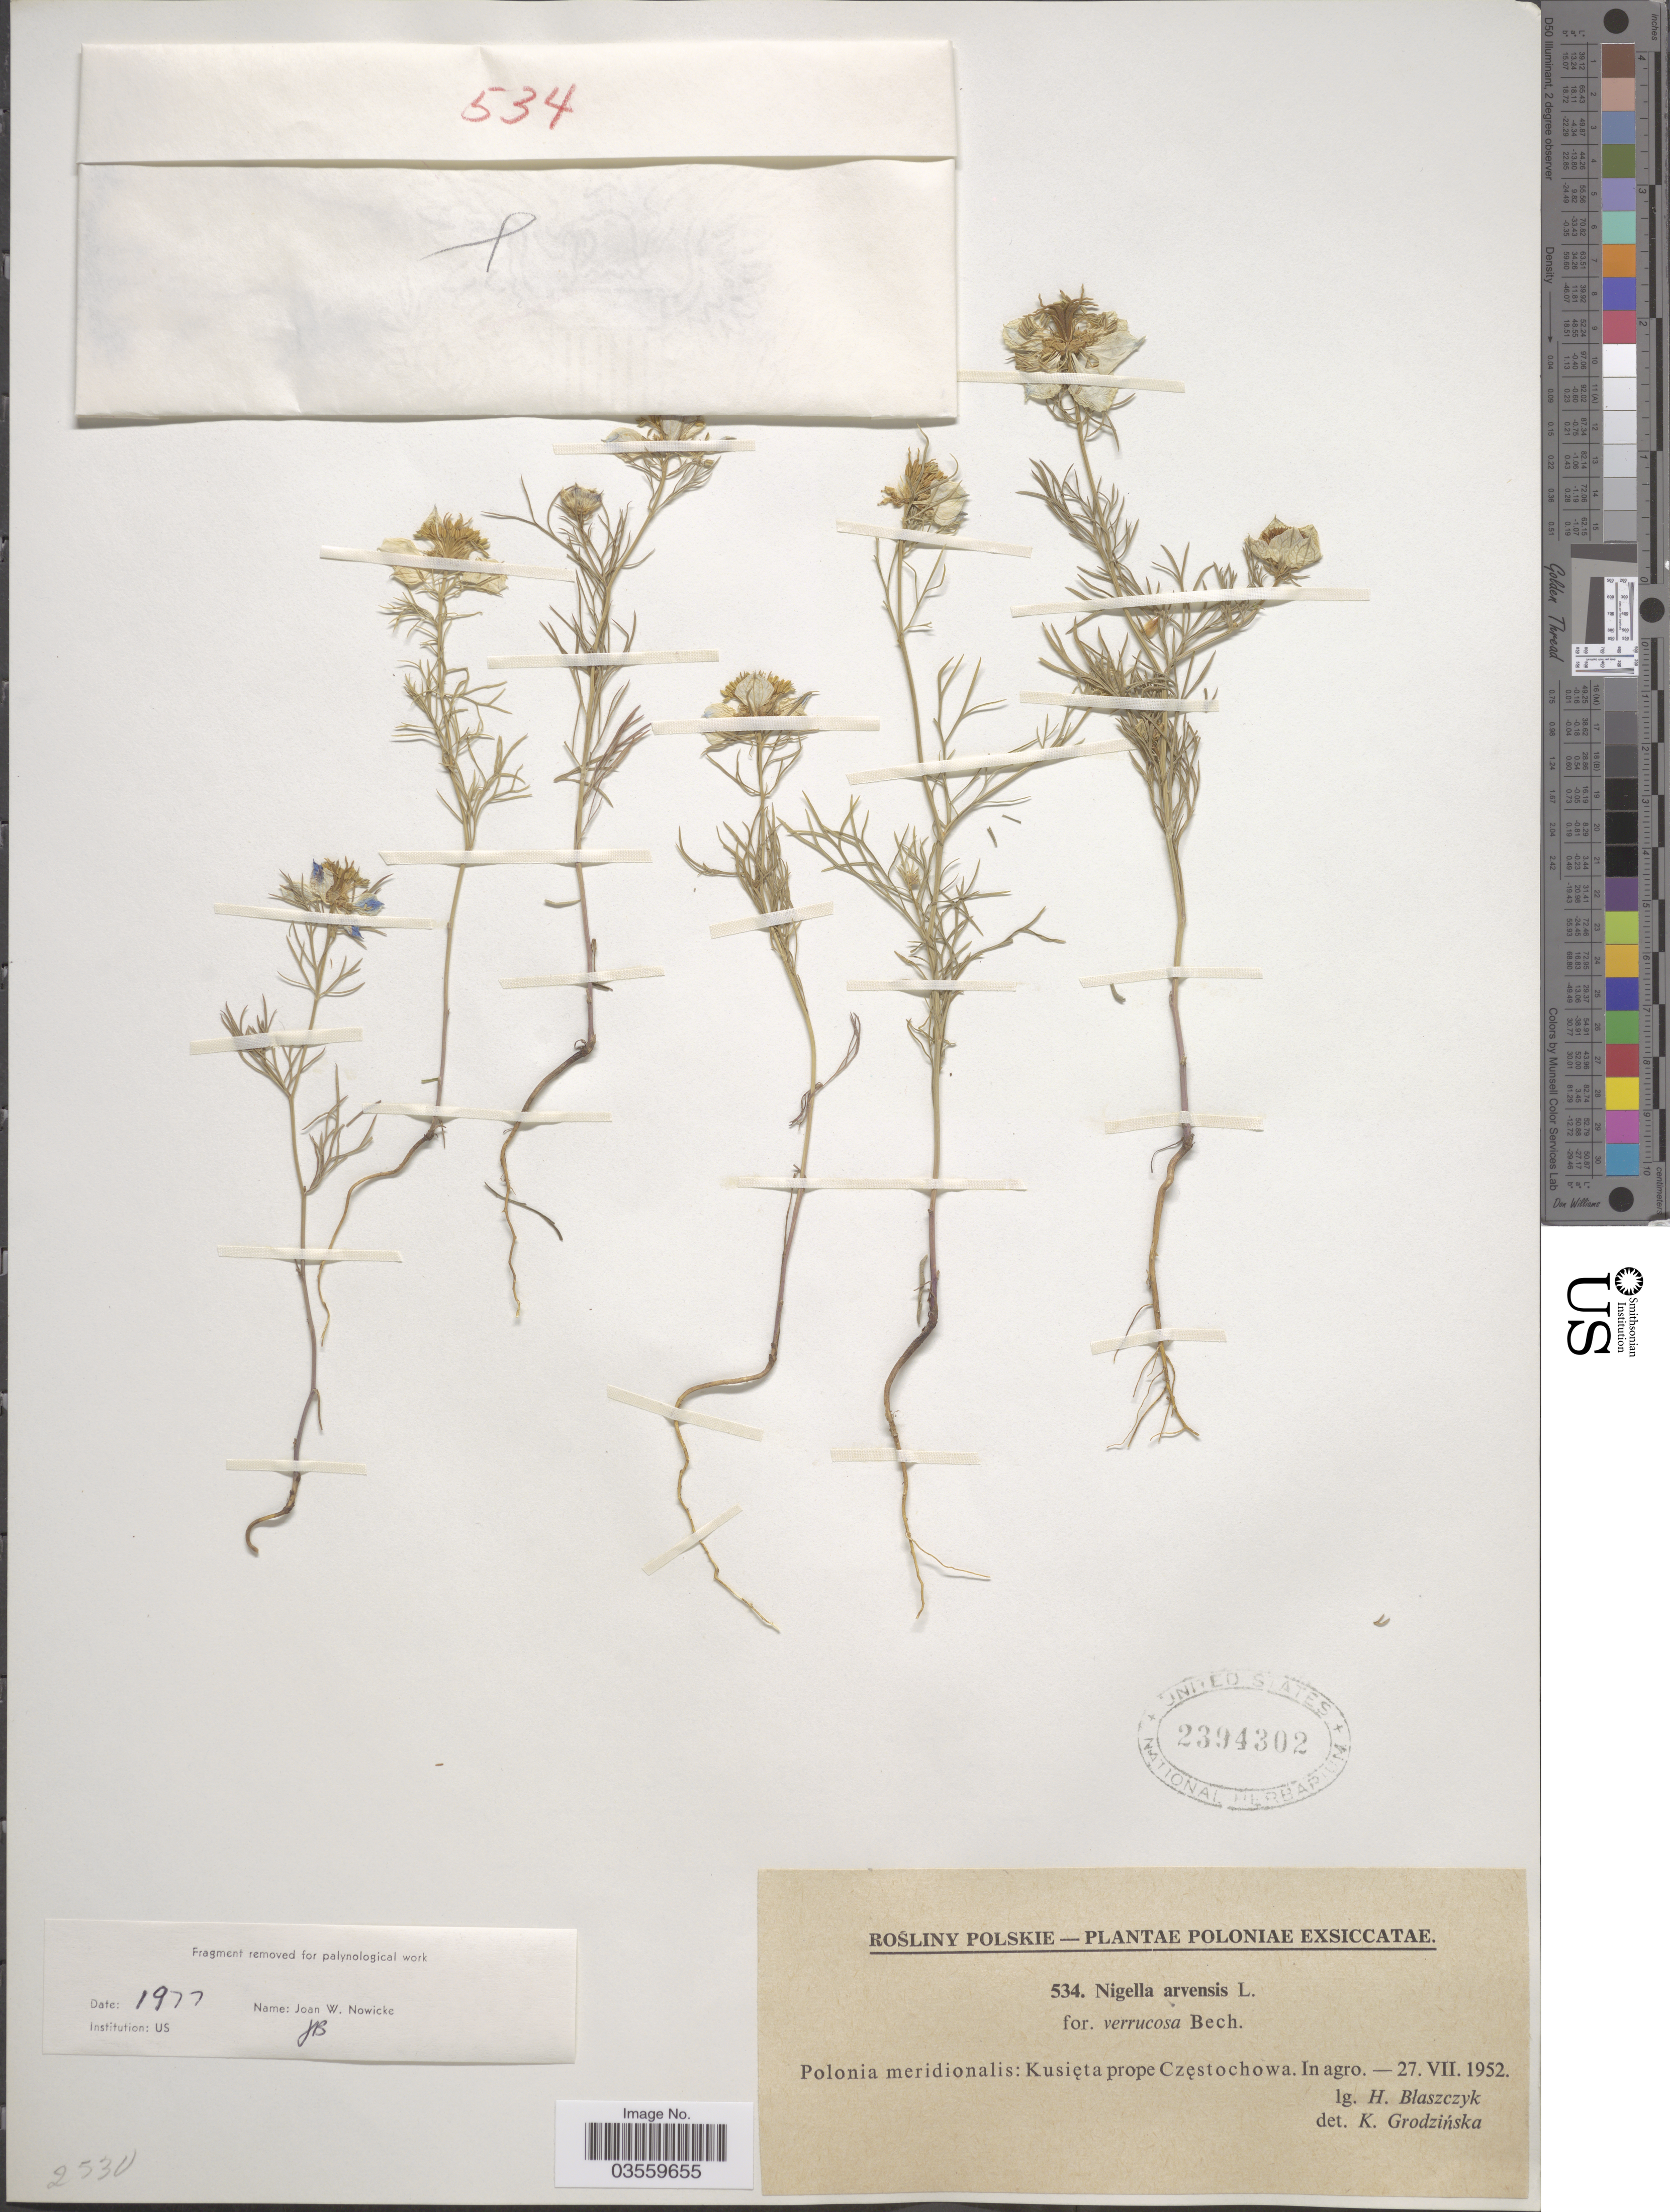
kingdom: Plantae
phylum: Tracheophyta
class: Magnoliopsida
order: Ranunculales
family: Ranunculaceae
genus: Nigella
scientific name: Nigella arvensis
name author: L.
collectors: H. Blaszczyk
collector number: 534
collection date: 1952-07-27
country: Poland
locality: Polonia meridionalis: Kusięta prope Częstochowa.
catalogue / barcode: US 2394302